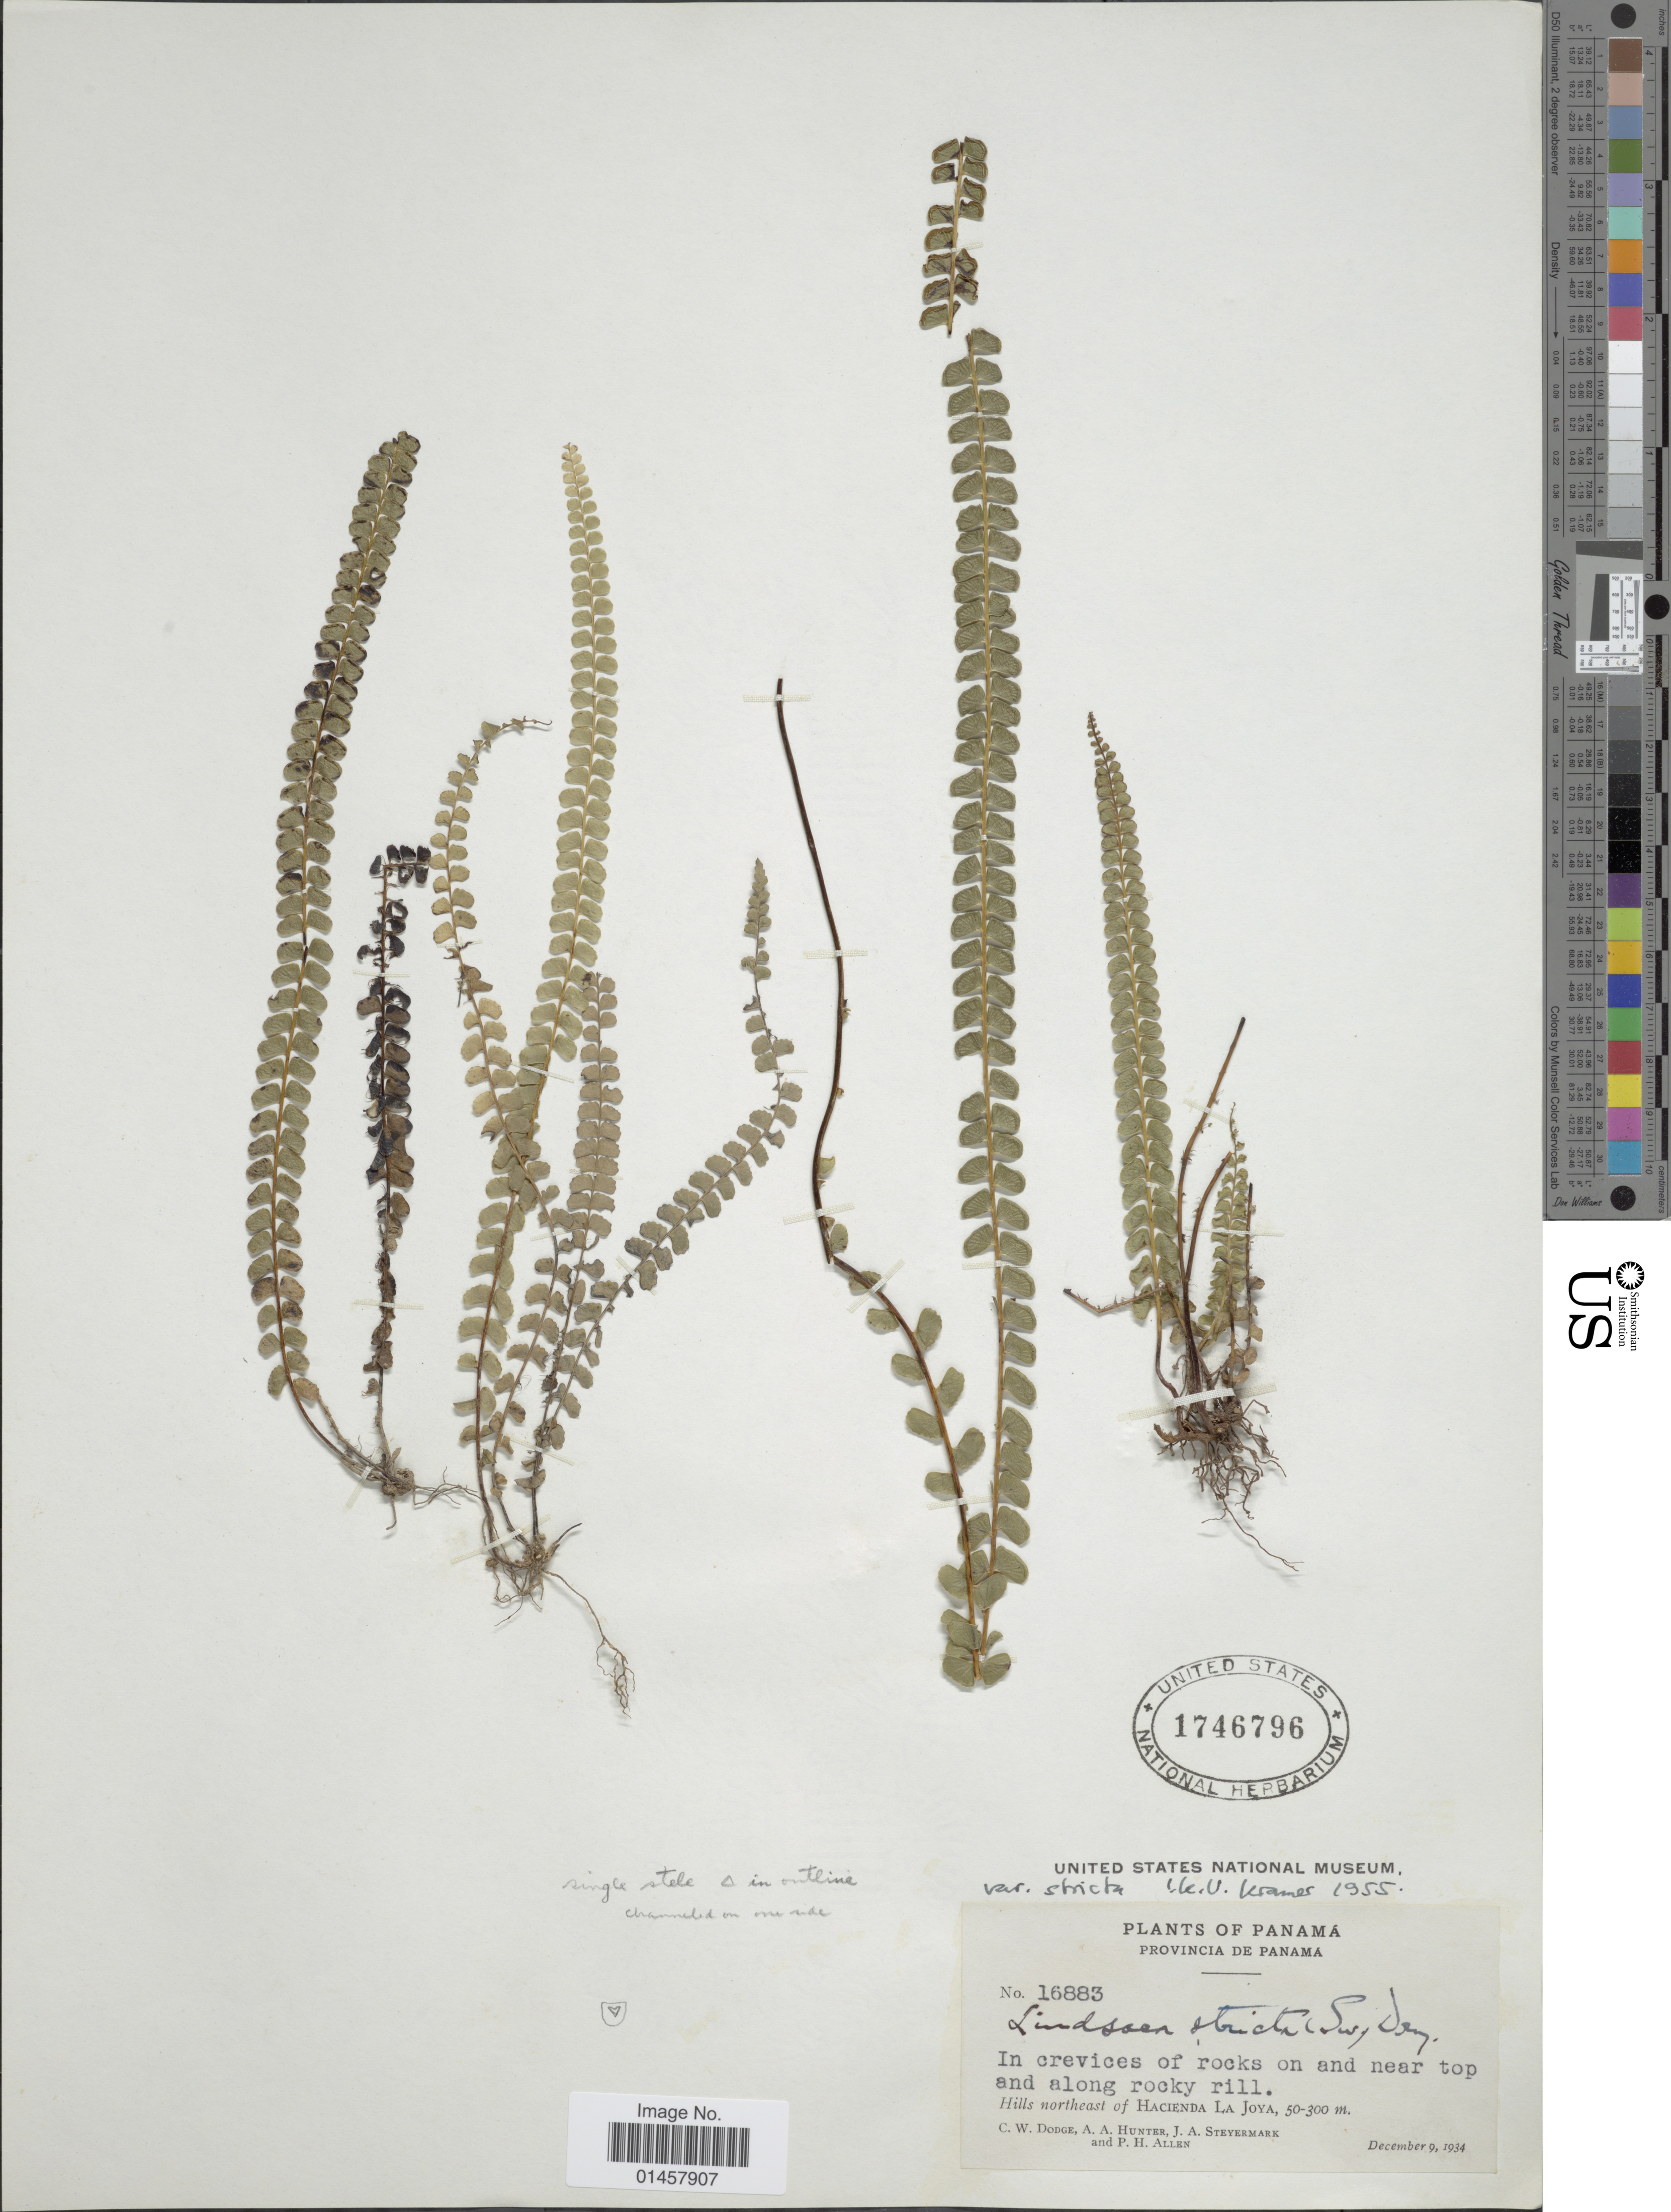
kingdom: Plantae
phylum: Tracheophyta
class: Polypodiopsida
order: Polypodiales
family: Lindsaeaceae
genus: Lindsaea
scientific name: Lindsaea stricta f. stricta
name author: (Sw.) Dryand.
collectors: C. Dodge, A. Hunter & J. Steyermark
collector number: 16883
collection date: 1934-12-09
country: Panama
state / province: Panamá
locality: Provincia de Panama, Hills northeast of Hacienda La Joya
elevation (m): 50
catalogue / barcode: US 1746796